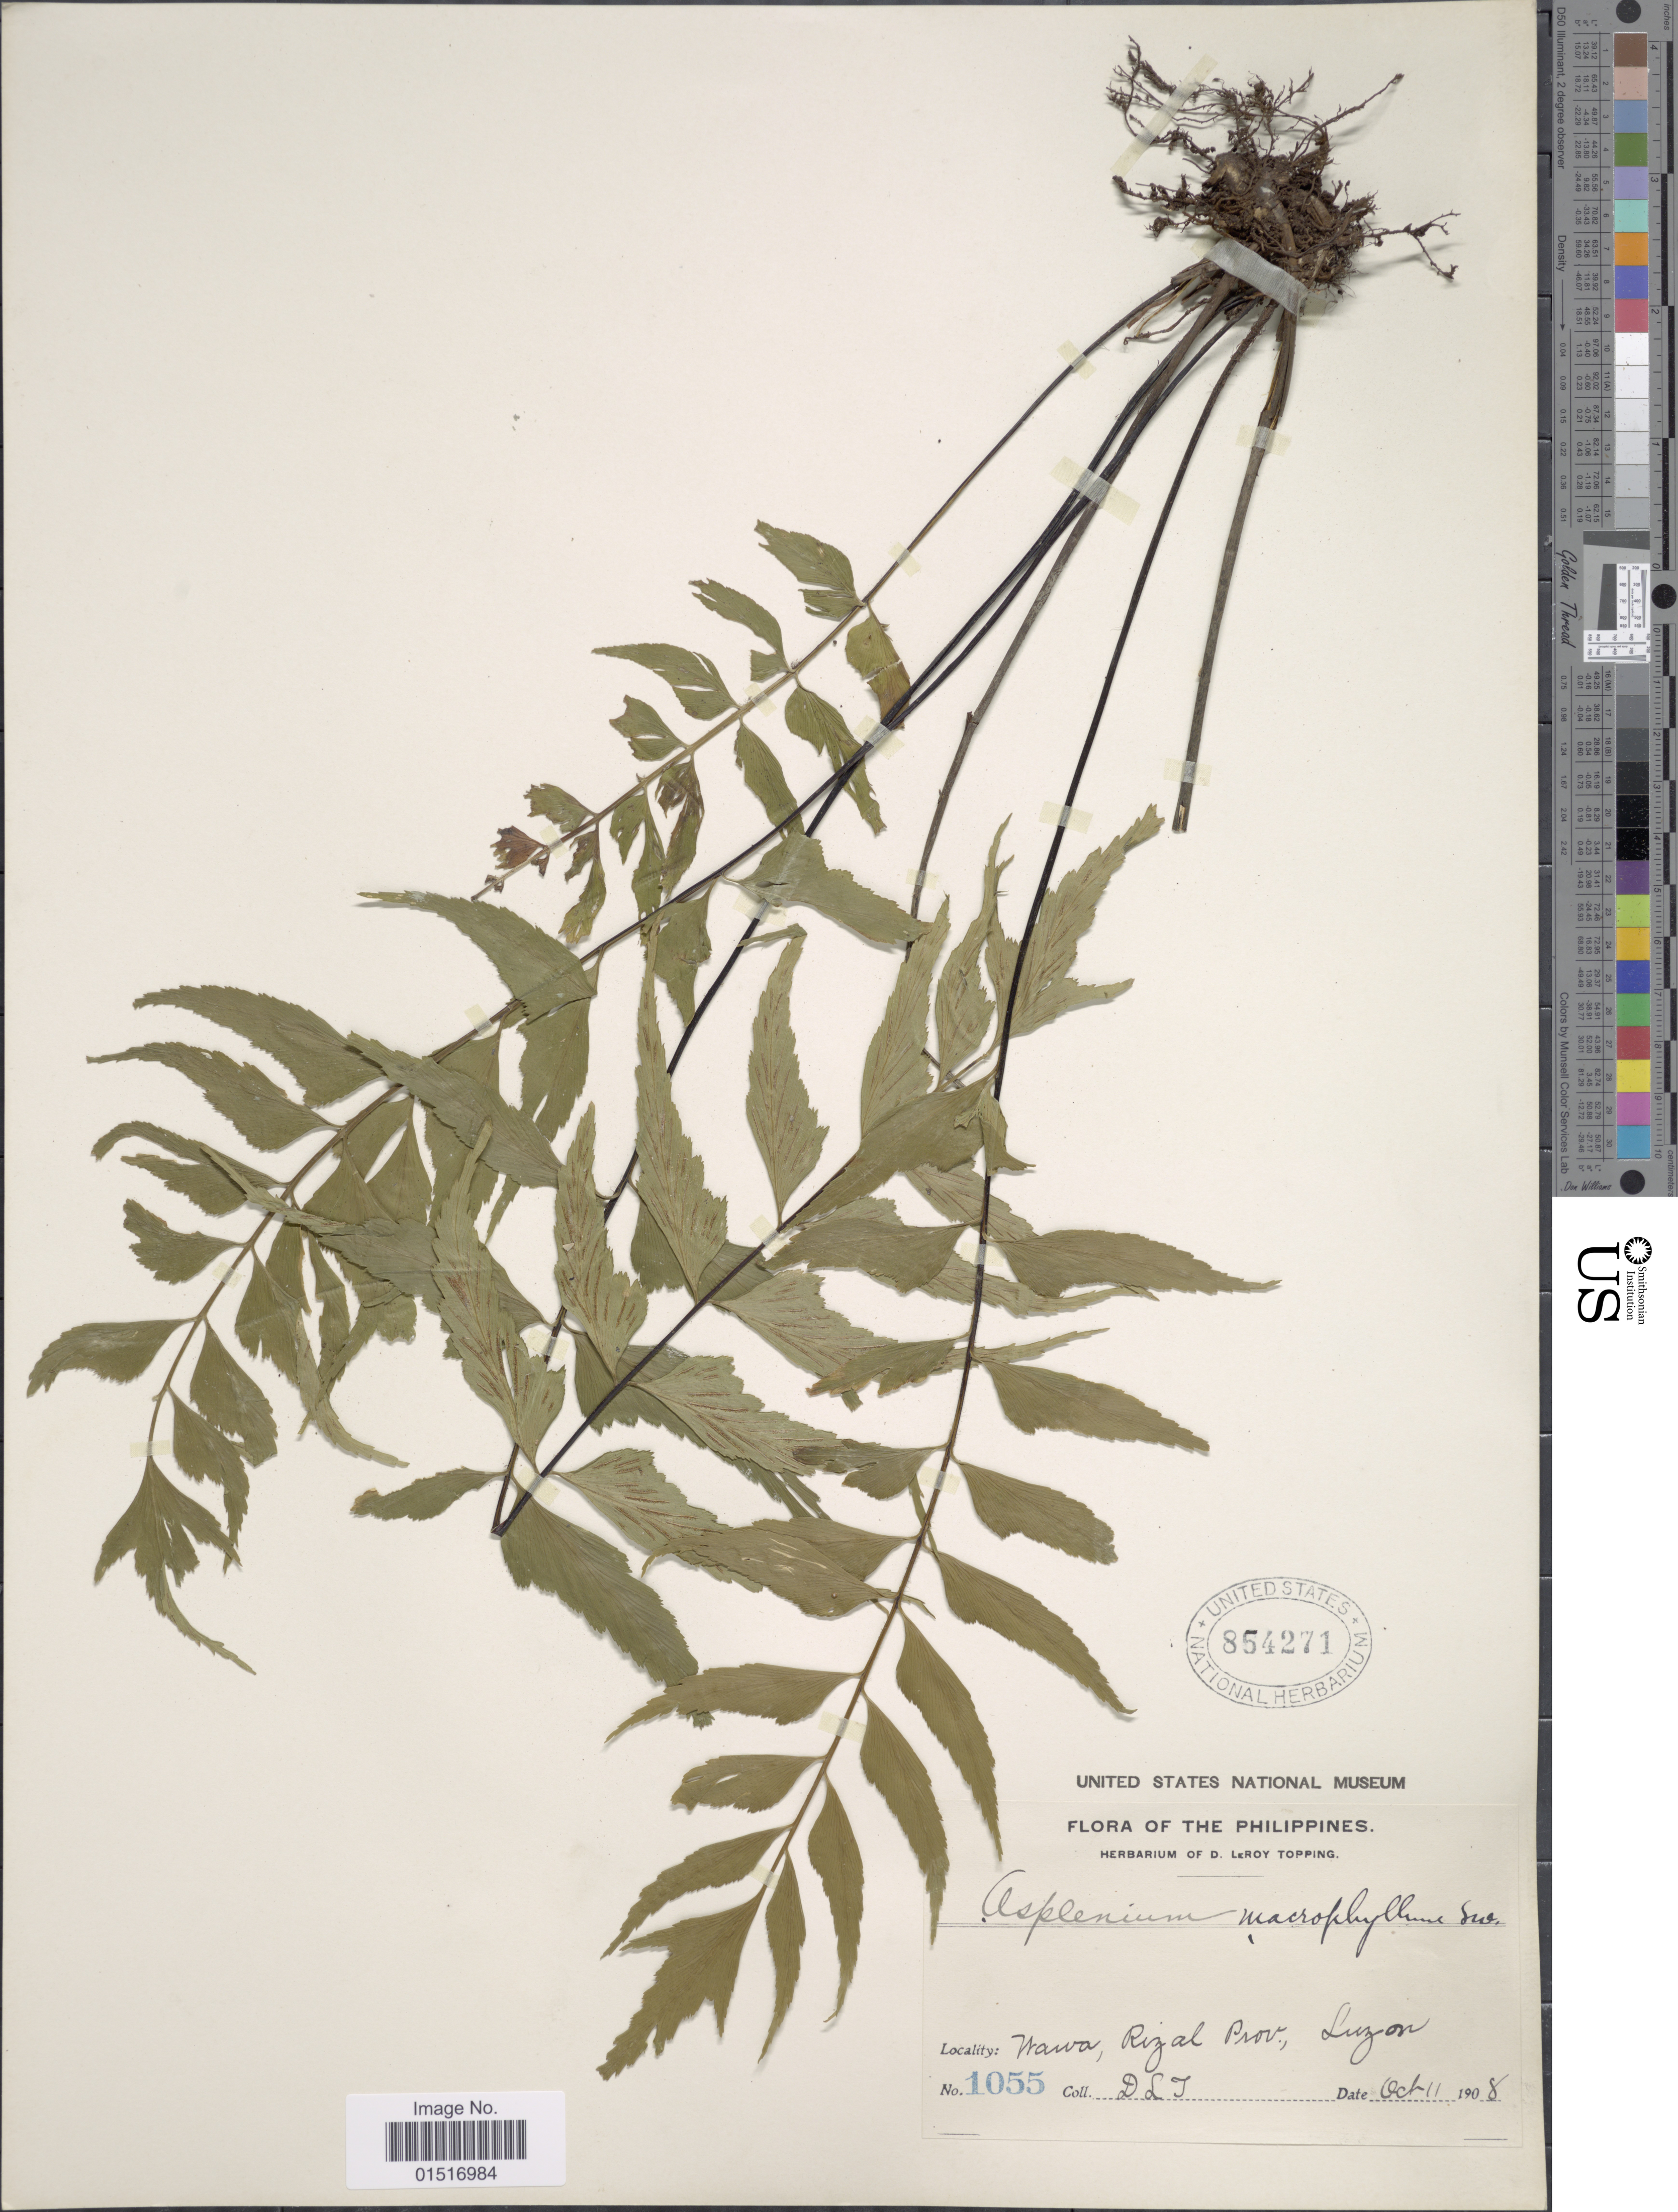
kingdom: Plantae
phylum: Tracheophyta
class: Polypodiopsida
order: Polypodiales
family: Aspleniaceae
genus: Asplenium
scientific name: Asplenium polyodon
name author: G. Forst.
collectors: D. L. Topping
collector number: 1055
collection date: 1908-10-11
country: Philippines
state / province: Calabarzon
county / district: Rizal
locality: Wawa, Rizal Prov., Luzon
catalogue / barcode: US 854271